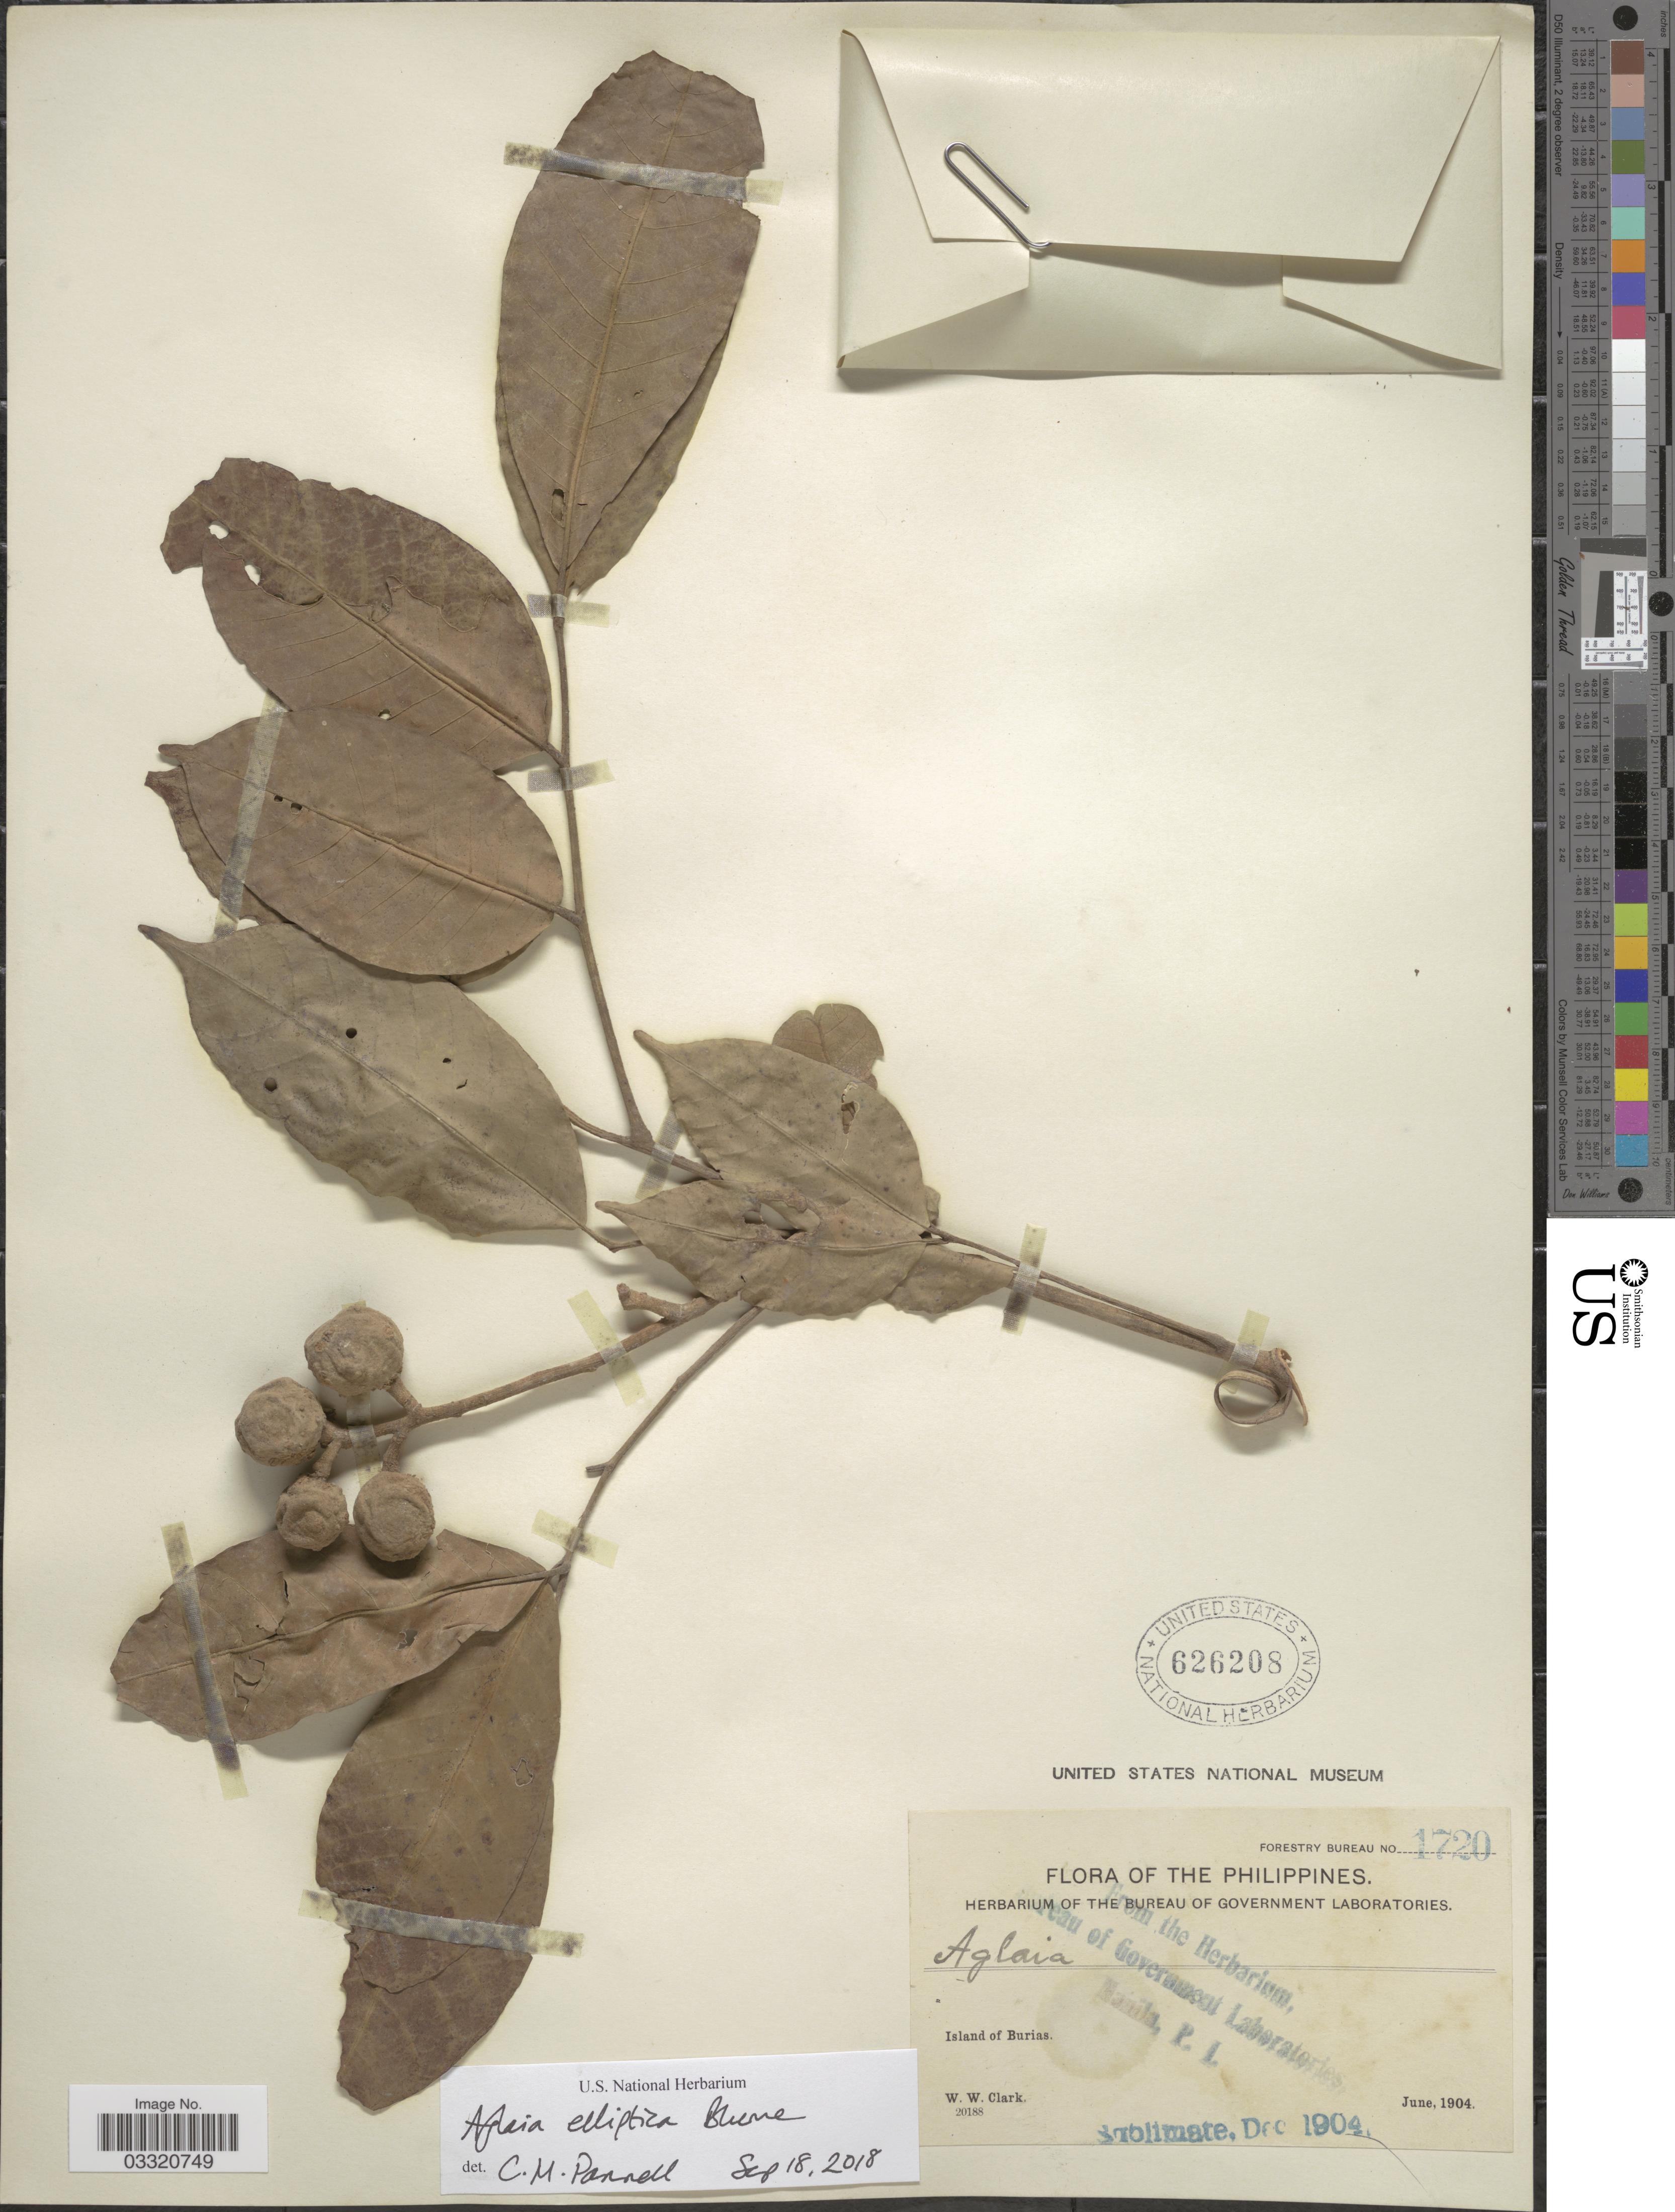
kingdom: Plantae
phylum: Tracheophyta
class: Magnoliopsida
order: Sapindales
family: Meliaceae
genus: Aglaia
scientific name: Aglaia elliptica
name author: Blume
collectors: W. W. Clark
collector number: Forestry Bureau 1720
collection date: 1904-06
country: Philippines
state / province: Bicol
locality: Island of Burias.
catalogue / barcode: US 626208